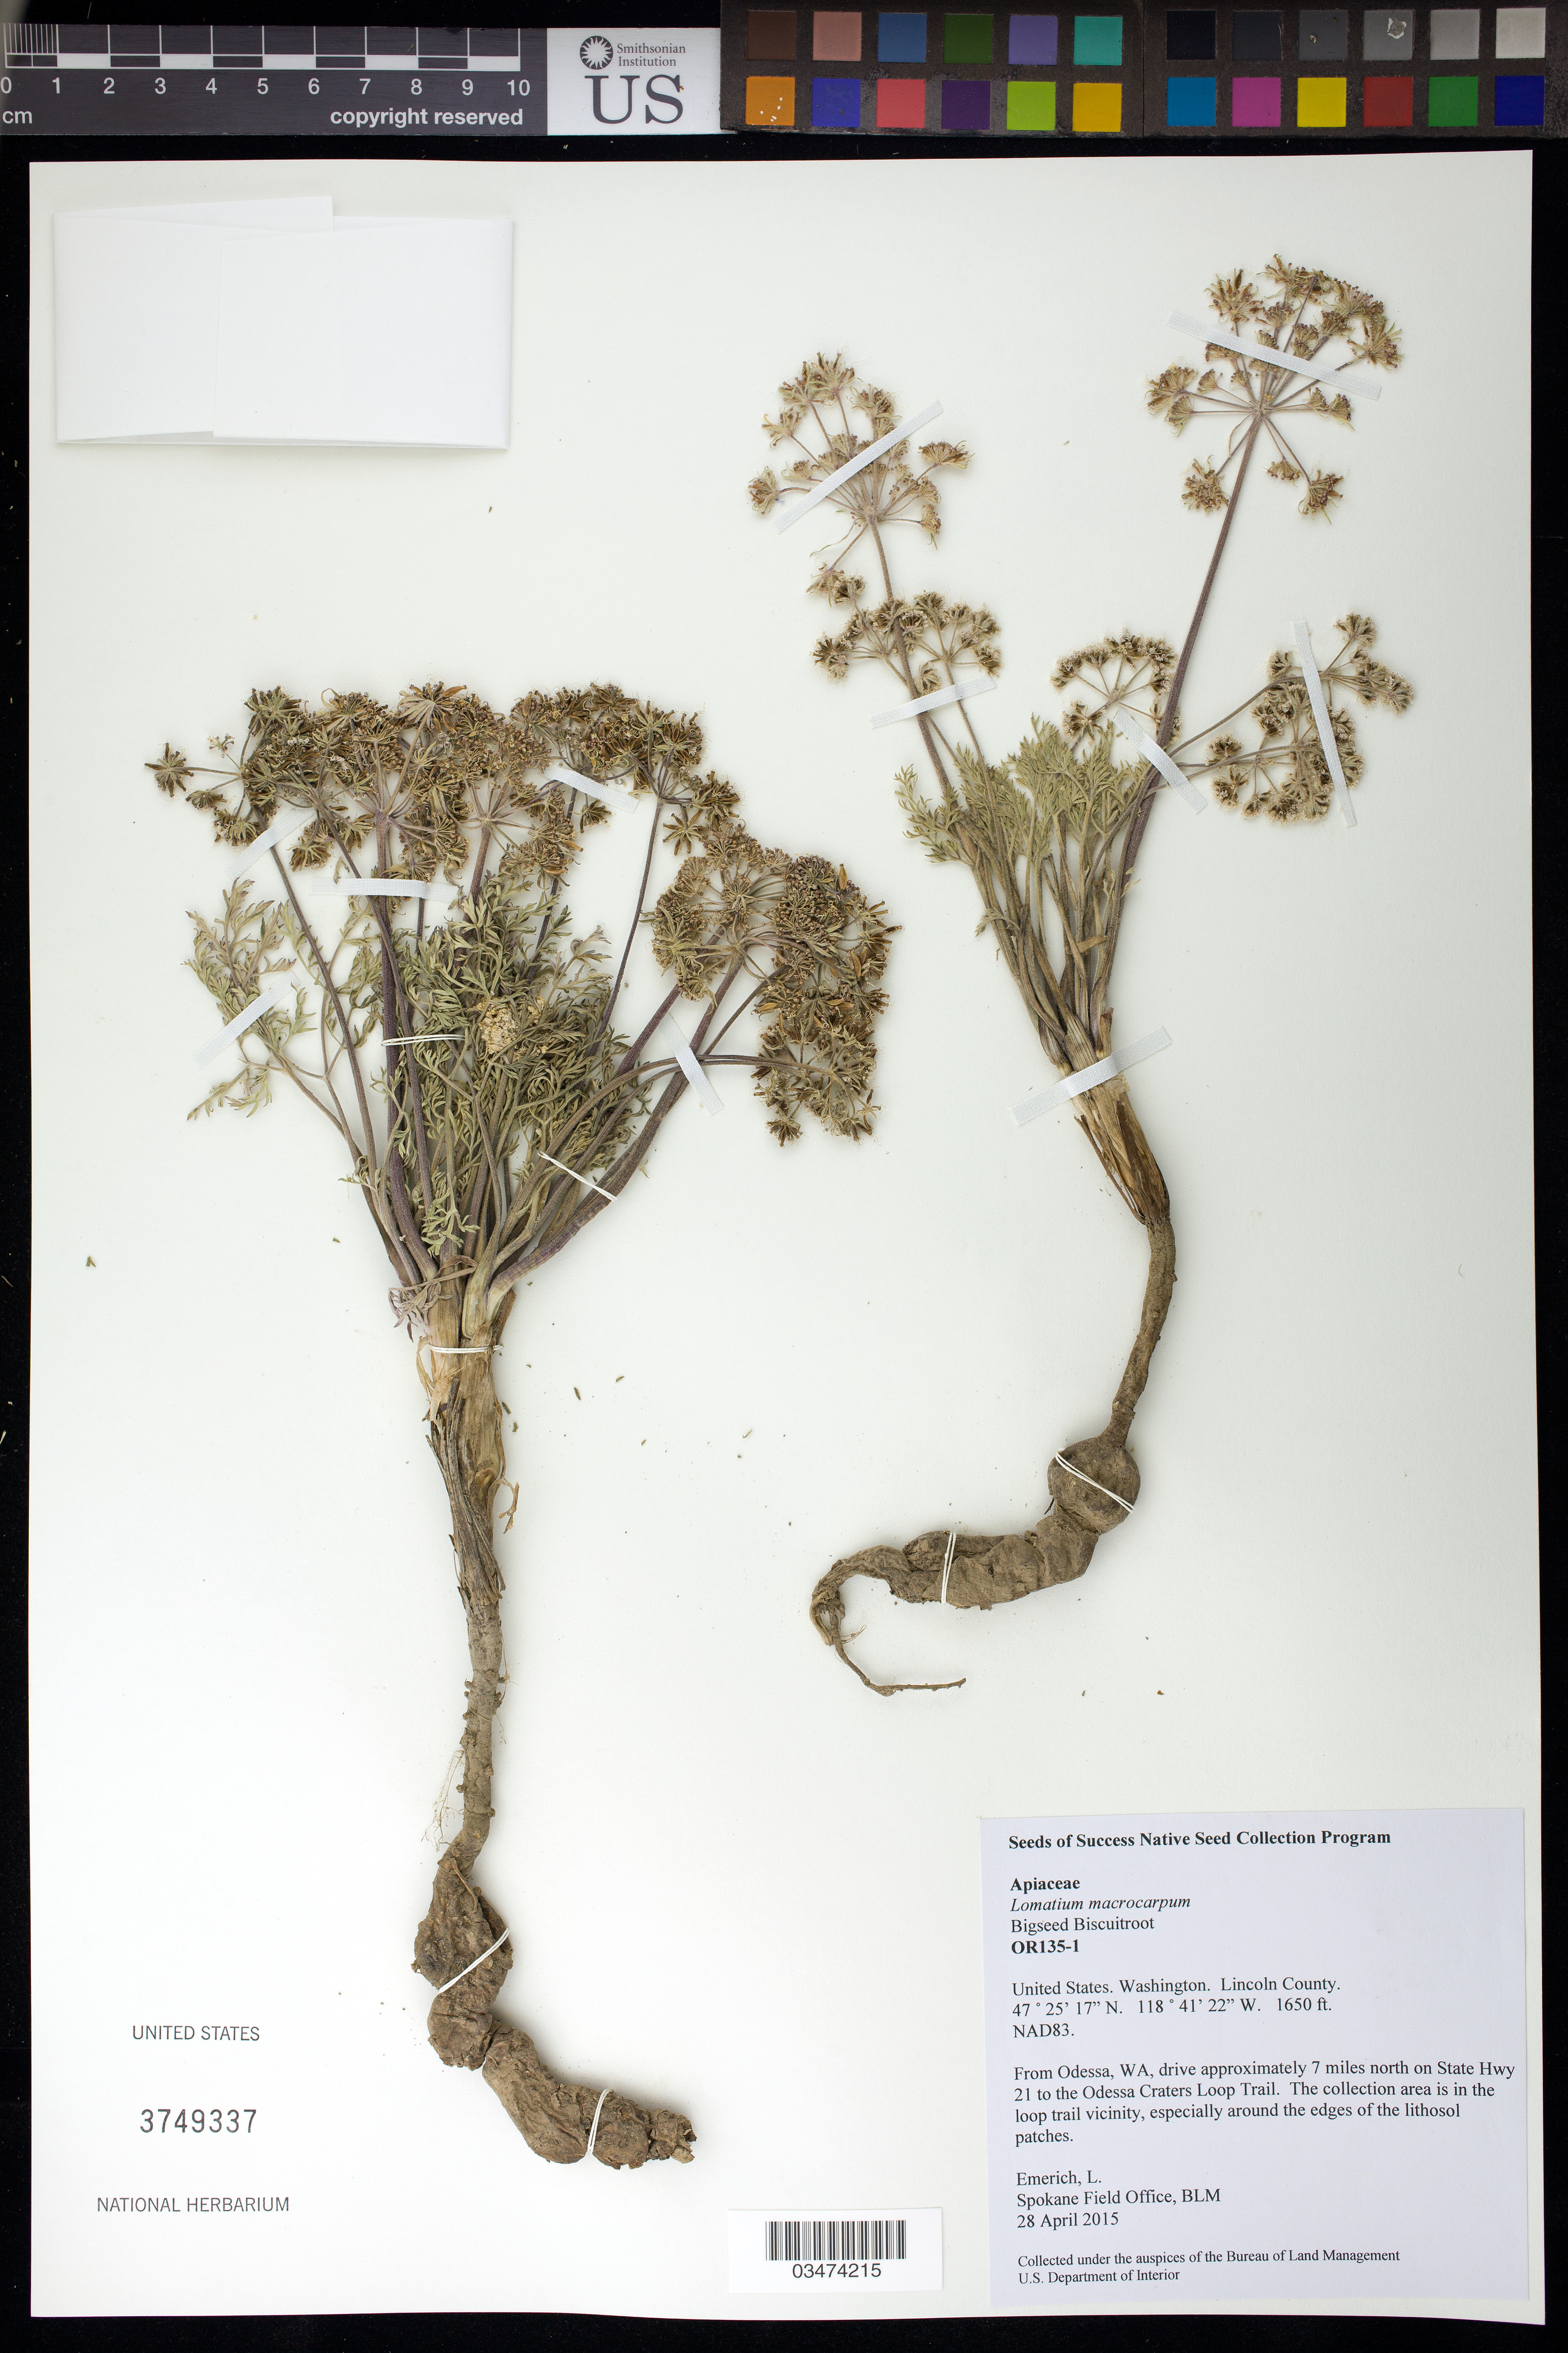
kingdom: Plantae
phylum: Tracheophyta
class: Magnoliopsida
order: Apiales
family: Apiaceae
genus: Lomatium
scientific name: Lomatium macrocarpum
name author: (Hook. et al.) J.M. Coult. & Rose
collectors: L. Emerich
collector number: OR135-1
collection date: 2015-04-28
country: United States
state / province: Washington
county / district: Lincoln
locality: Odessa Craters, Odessa Craters Loop Trail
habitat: shrub-steppe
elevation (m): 503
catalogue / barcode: US 3749337